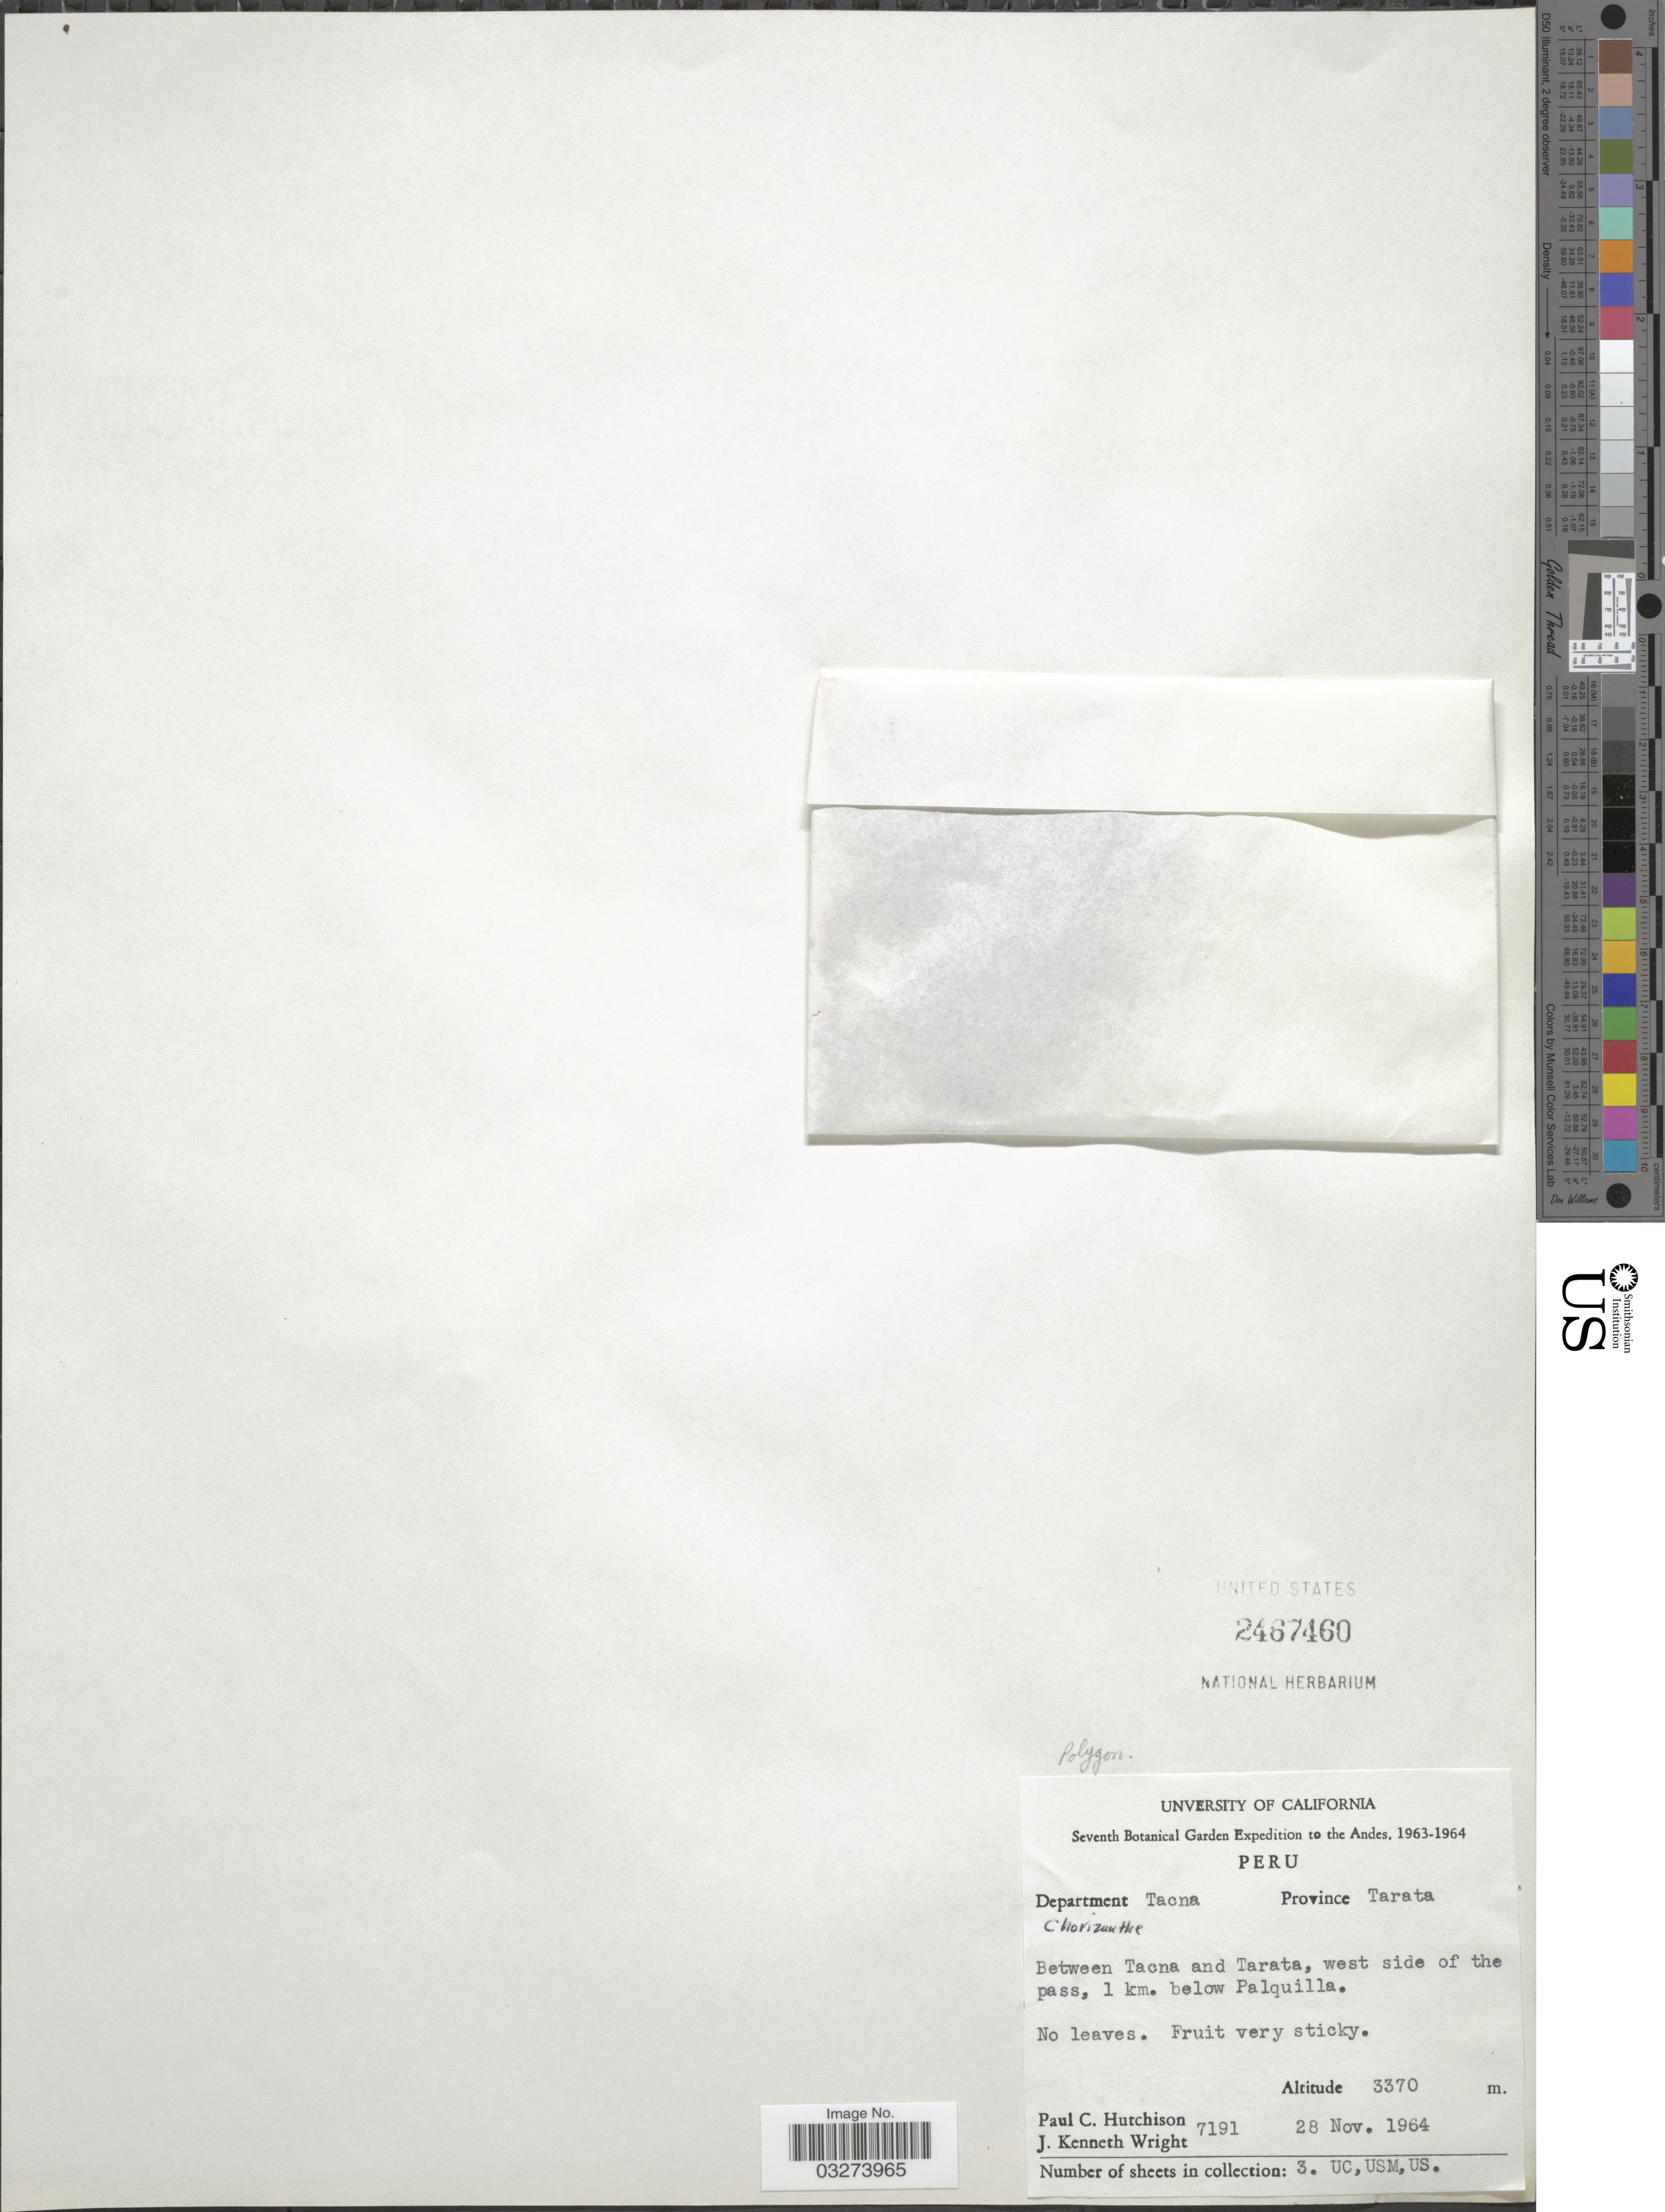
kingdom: Plantae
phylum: Tracheophyta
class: Magnoliopsida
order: Caryophyllales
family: Polygonaceae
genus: Chorizanthe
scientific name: Chorizanthe sp.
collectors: P. C. Hutchison & J. K. Wright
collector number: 7191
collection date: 1964-11-28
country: Peru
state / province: Tacna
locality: Department Tacna, Province Tarata. Between Tacna and Tarata, west side of the pass, 1 km. below Palquilla.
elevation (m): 3370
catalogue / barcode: US 2467460